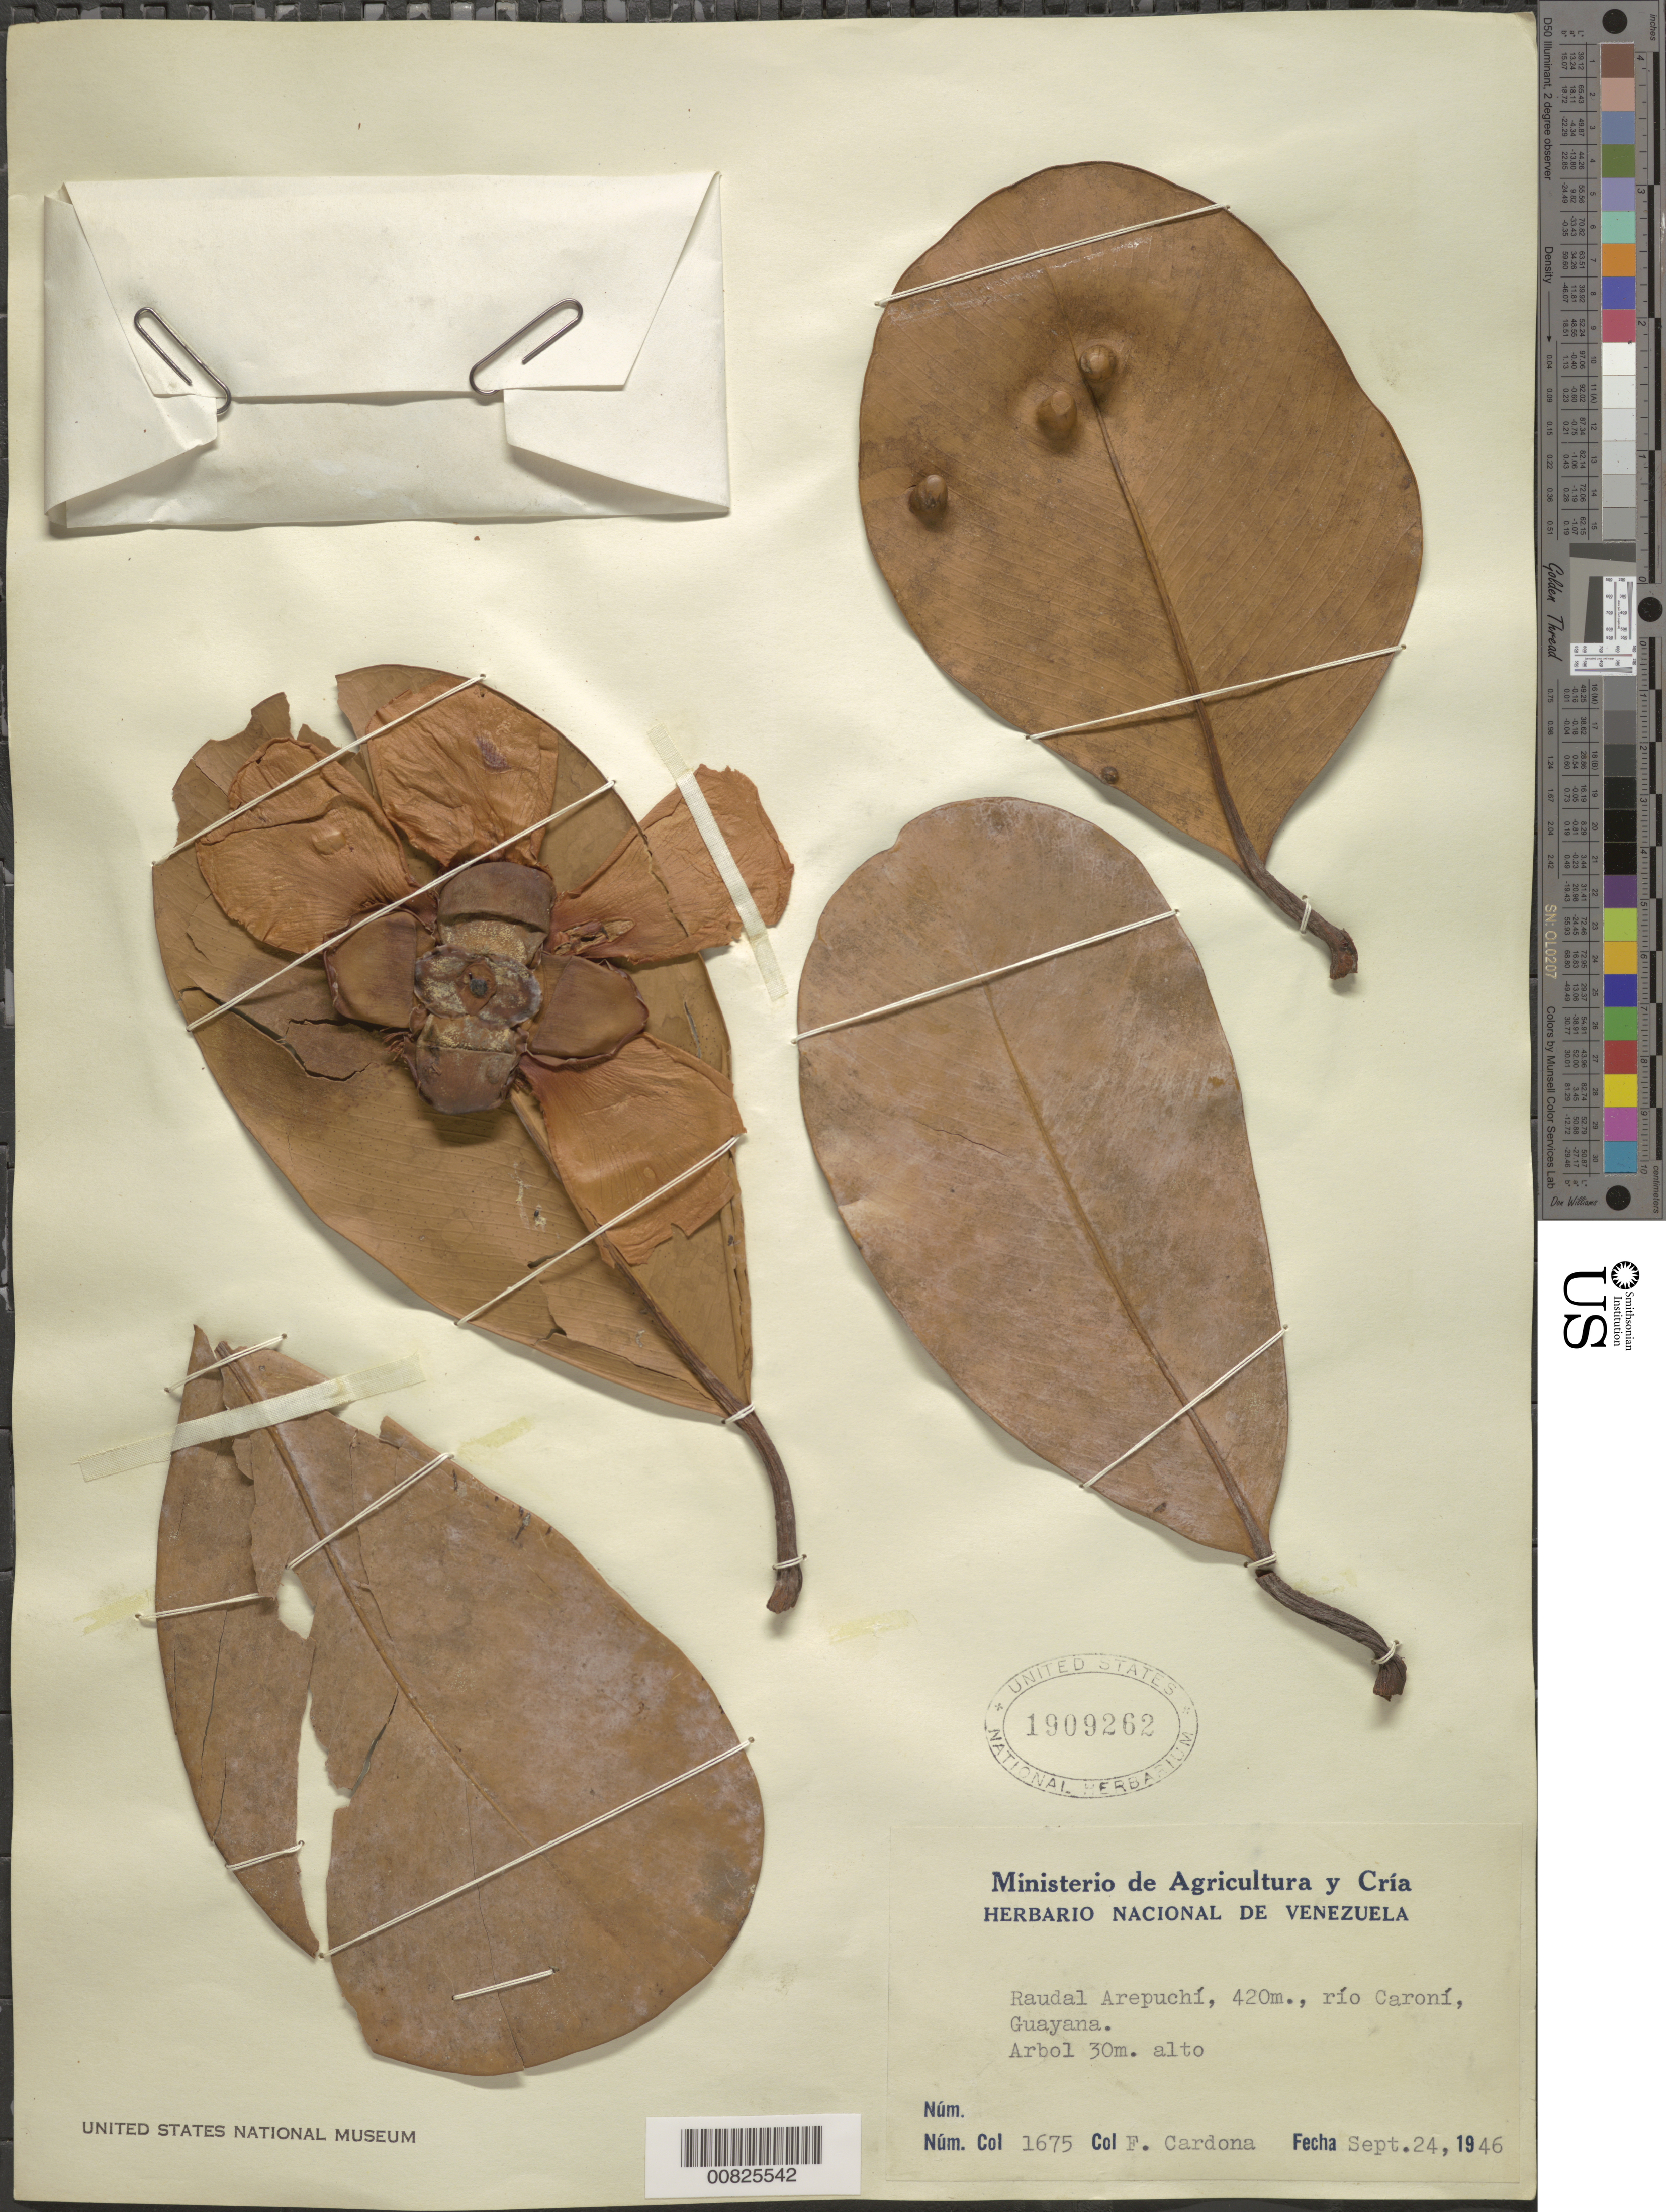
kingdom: Plantae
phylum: Tracheophyta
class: Magnoliopsida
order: Malpighiales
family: Clusiaceae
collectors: F. Cardona Puig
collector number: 1675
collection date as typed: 24-Sep-46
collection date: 1946-09-24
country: Venezuela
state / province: Bolívar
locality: Río Caroní, Raudal Arepuchí (Guayana)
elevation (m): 420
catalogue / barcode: US 1909262